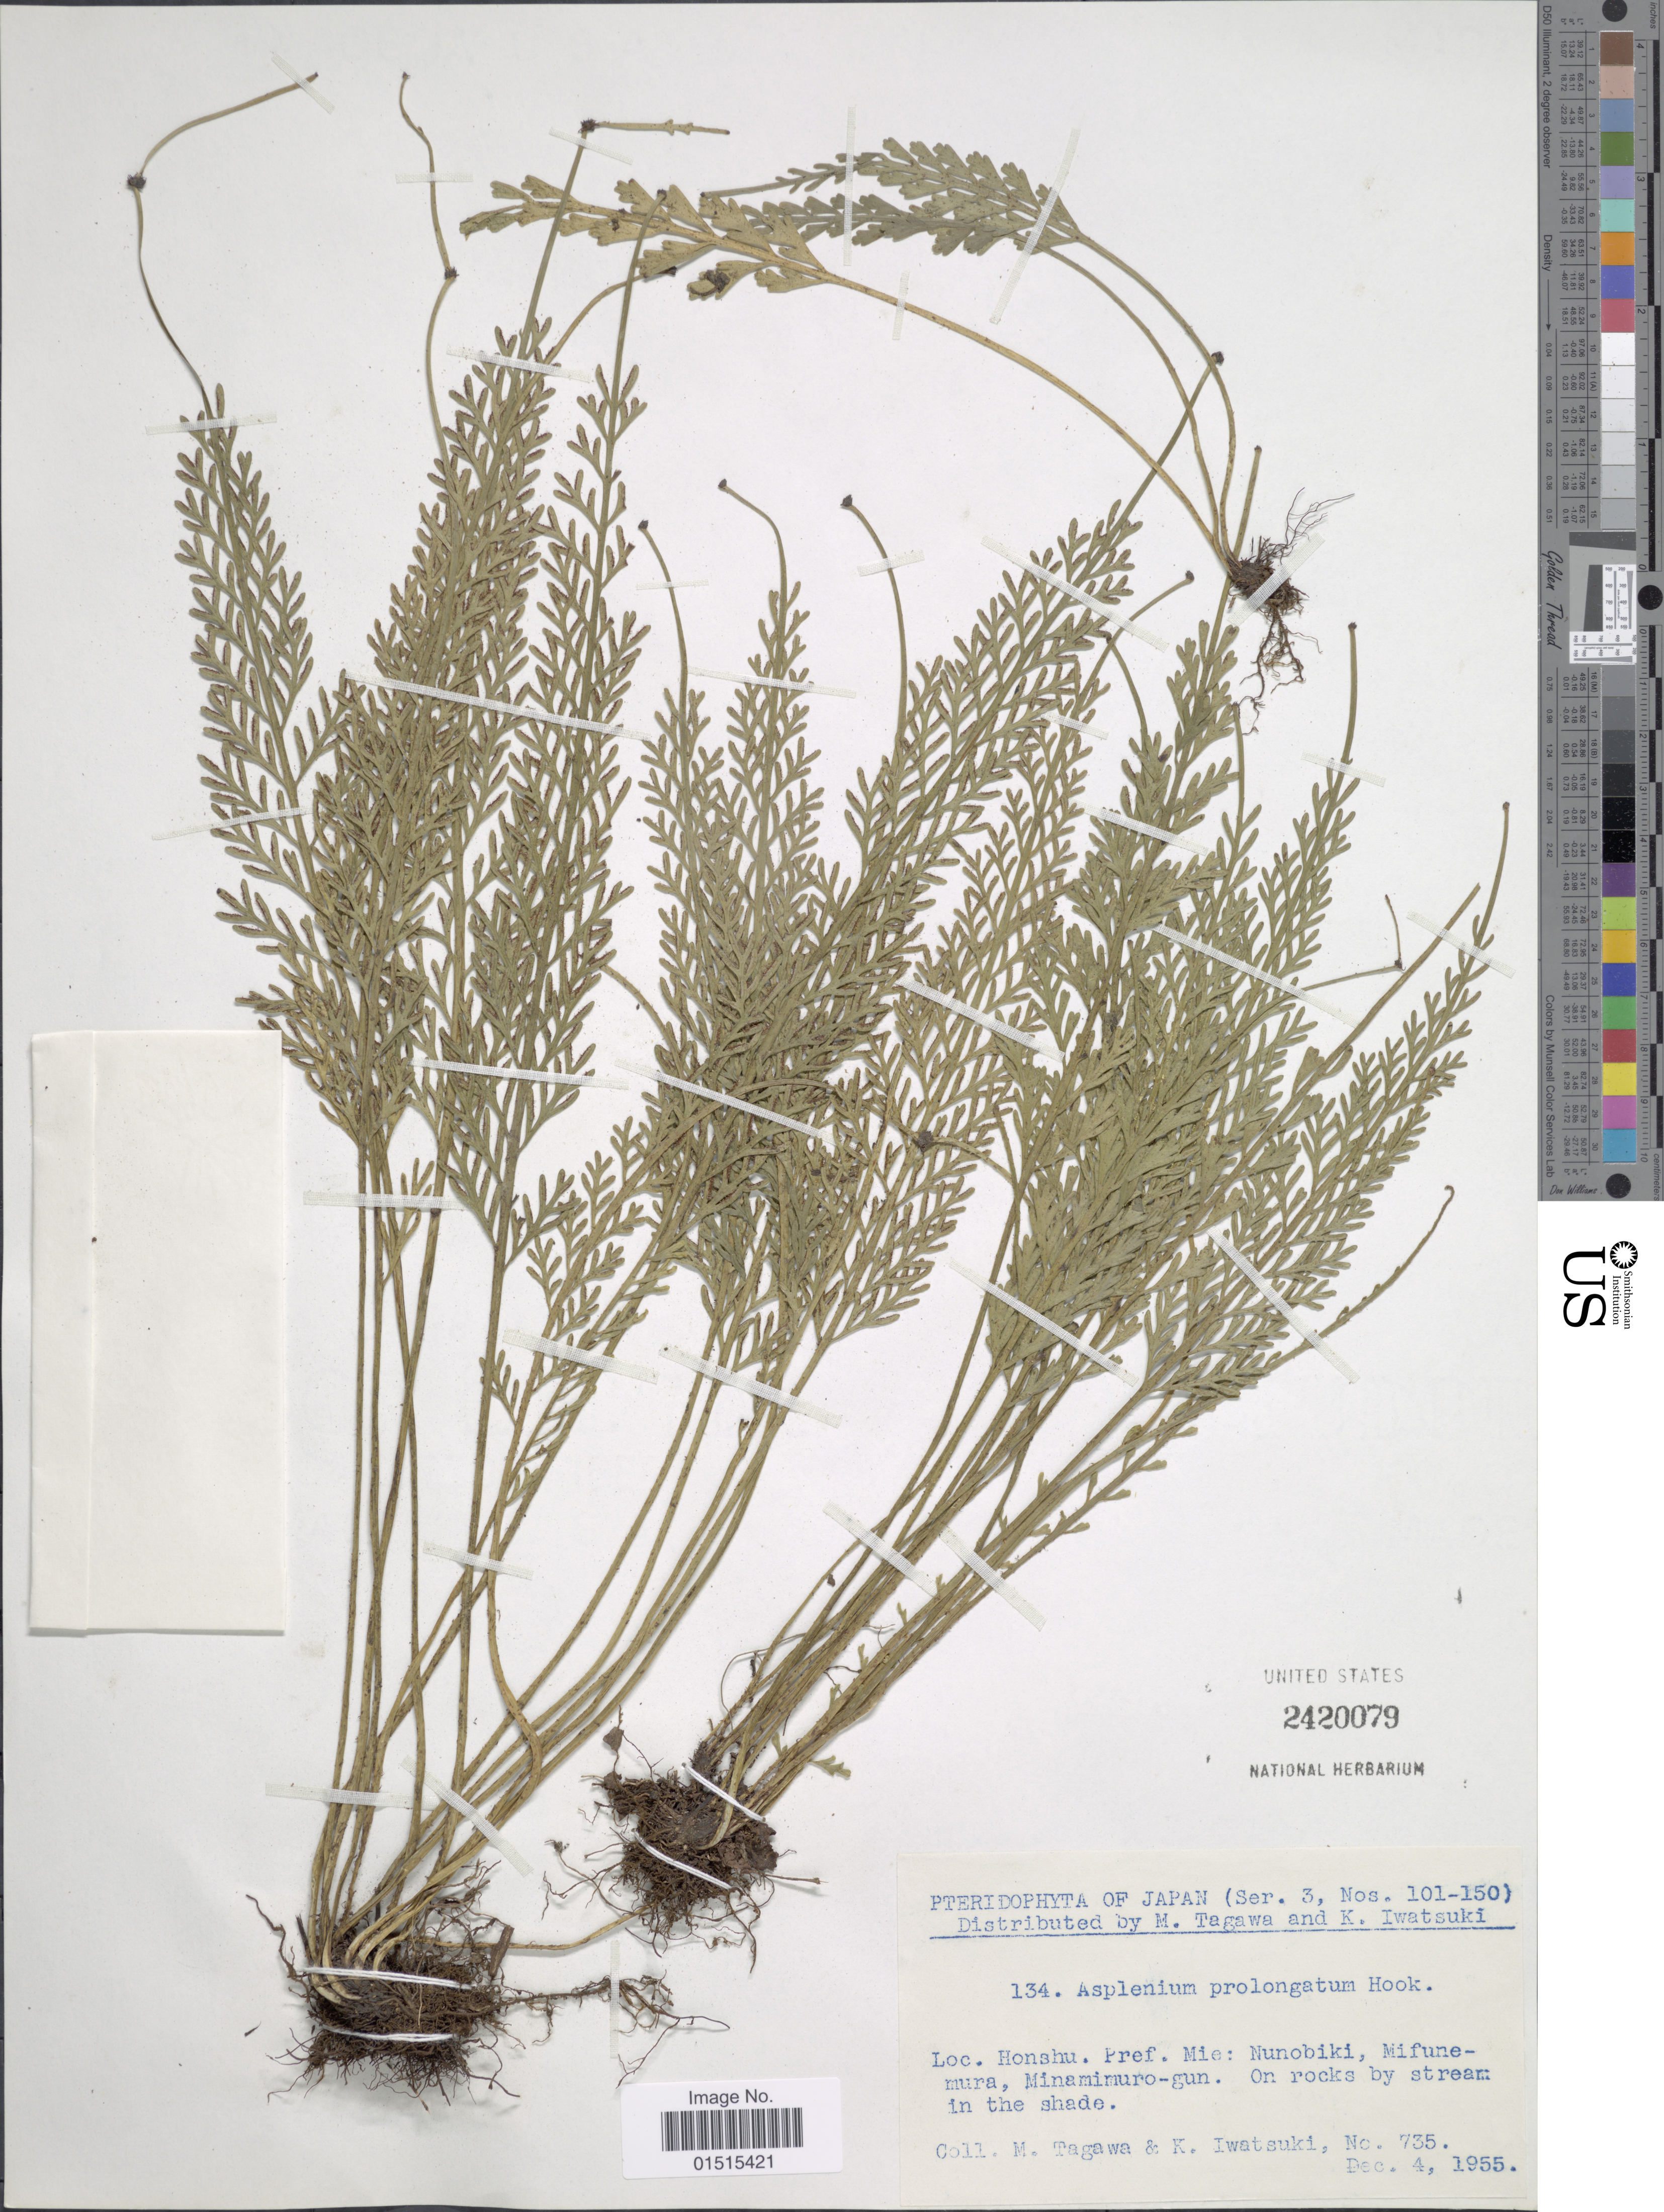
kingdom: Plantae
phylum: Tracheophyta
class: Polypodiopsida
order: Polypodiales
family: Aspleniaceae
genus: Asplenium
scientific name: Asplenium prolongatum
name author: Hook.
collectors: M. Tagawa & K. Iwatsuki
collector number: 735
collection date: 1955-12-04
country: Japan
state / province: Mie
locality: Honshu. Nunobiki, Mifunemura, Minamumuro-gun. On rocks by stream in the shade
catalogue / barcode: US 2420079